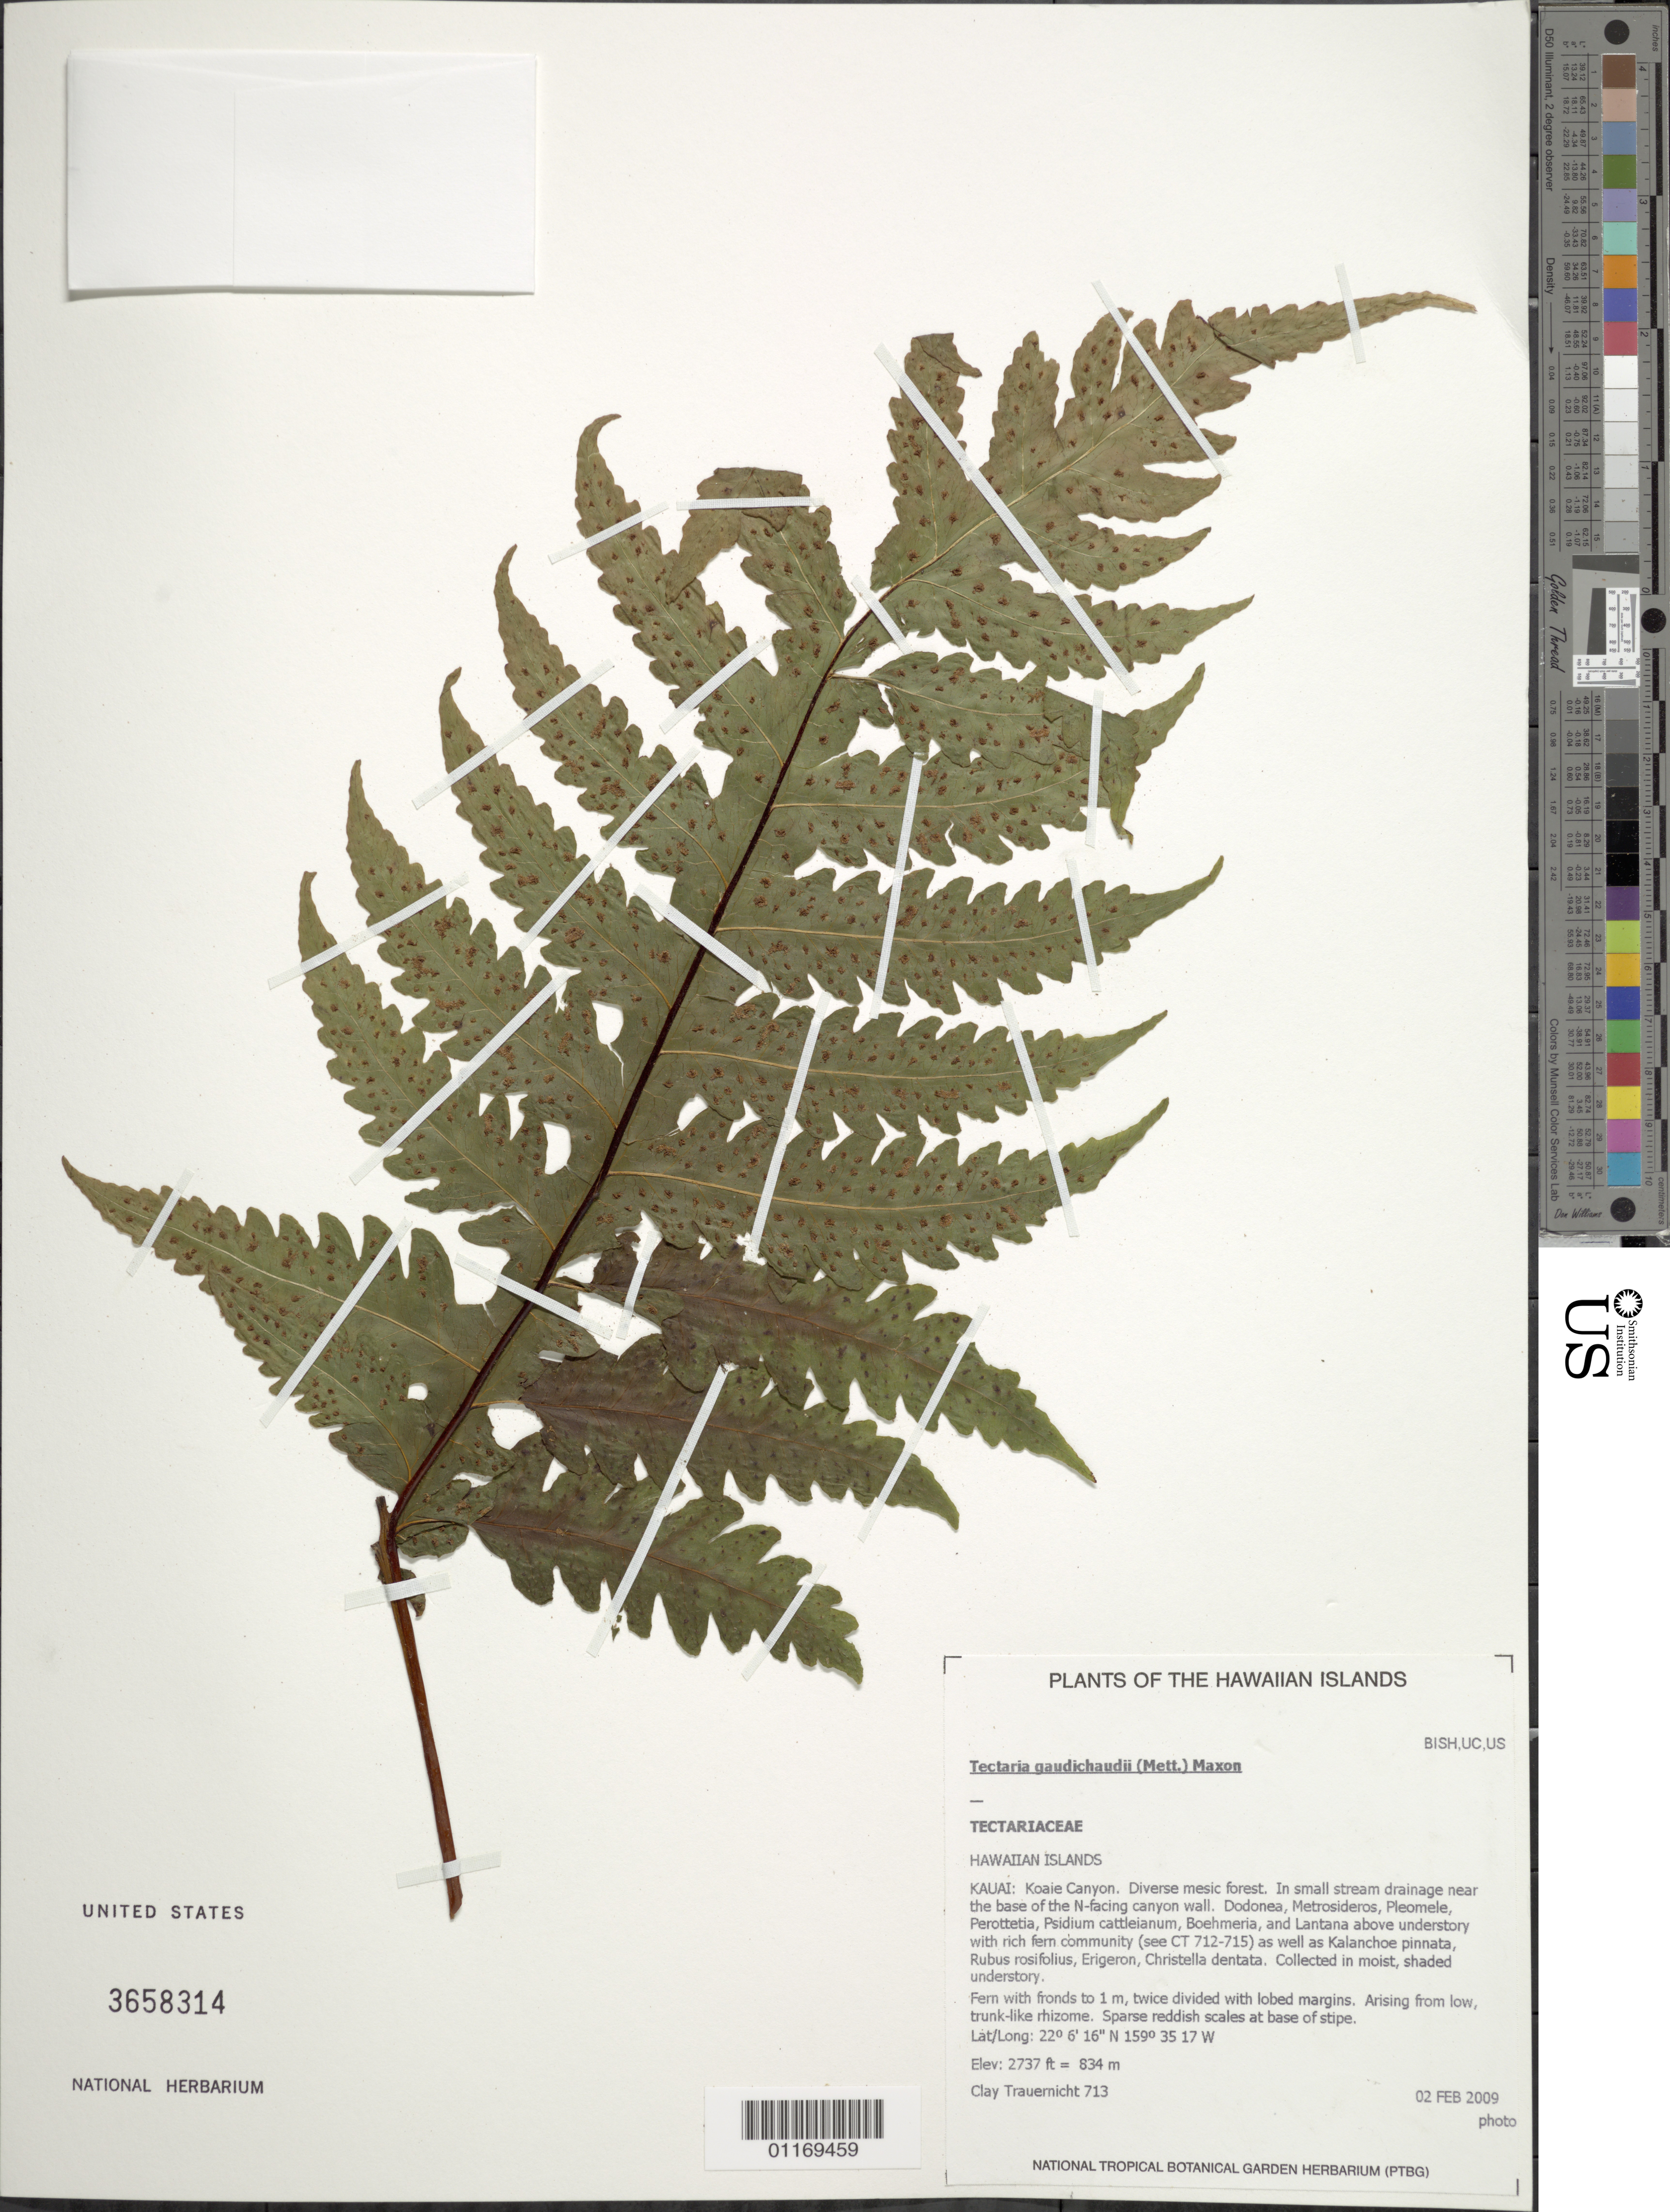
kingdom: Plantae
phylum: Tracheophyta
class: Polypodiopsida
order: Polypodiales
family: Tectariaceae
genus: Tectaria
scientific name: Tectaria gaudichaudii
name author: (Mett.) Maxon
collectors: C. Trauernicht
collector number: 713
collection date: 2009-02-02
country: United States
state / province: Hawaii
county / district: Kaui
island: Kaua'i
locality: Koaie Canyon. In small stream drainage near the base of the N facing canyon wall.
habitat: Diverse mesic forest.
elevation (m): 834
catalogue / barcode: US 3658314